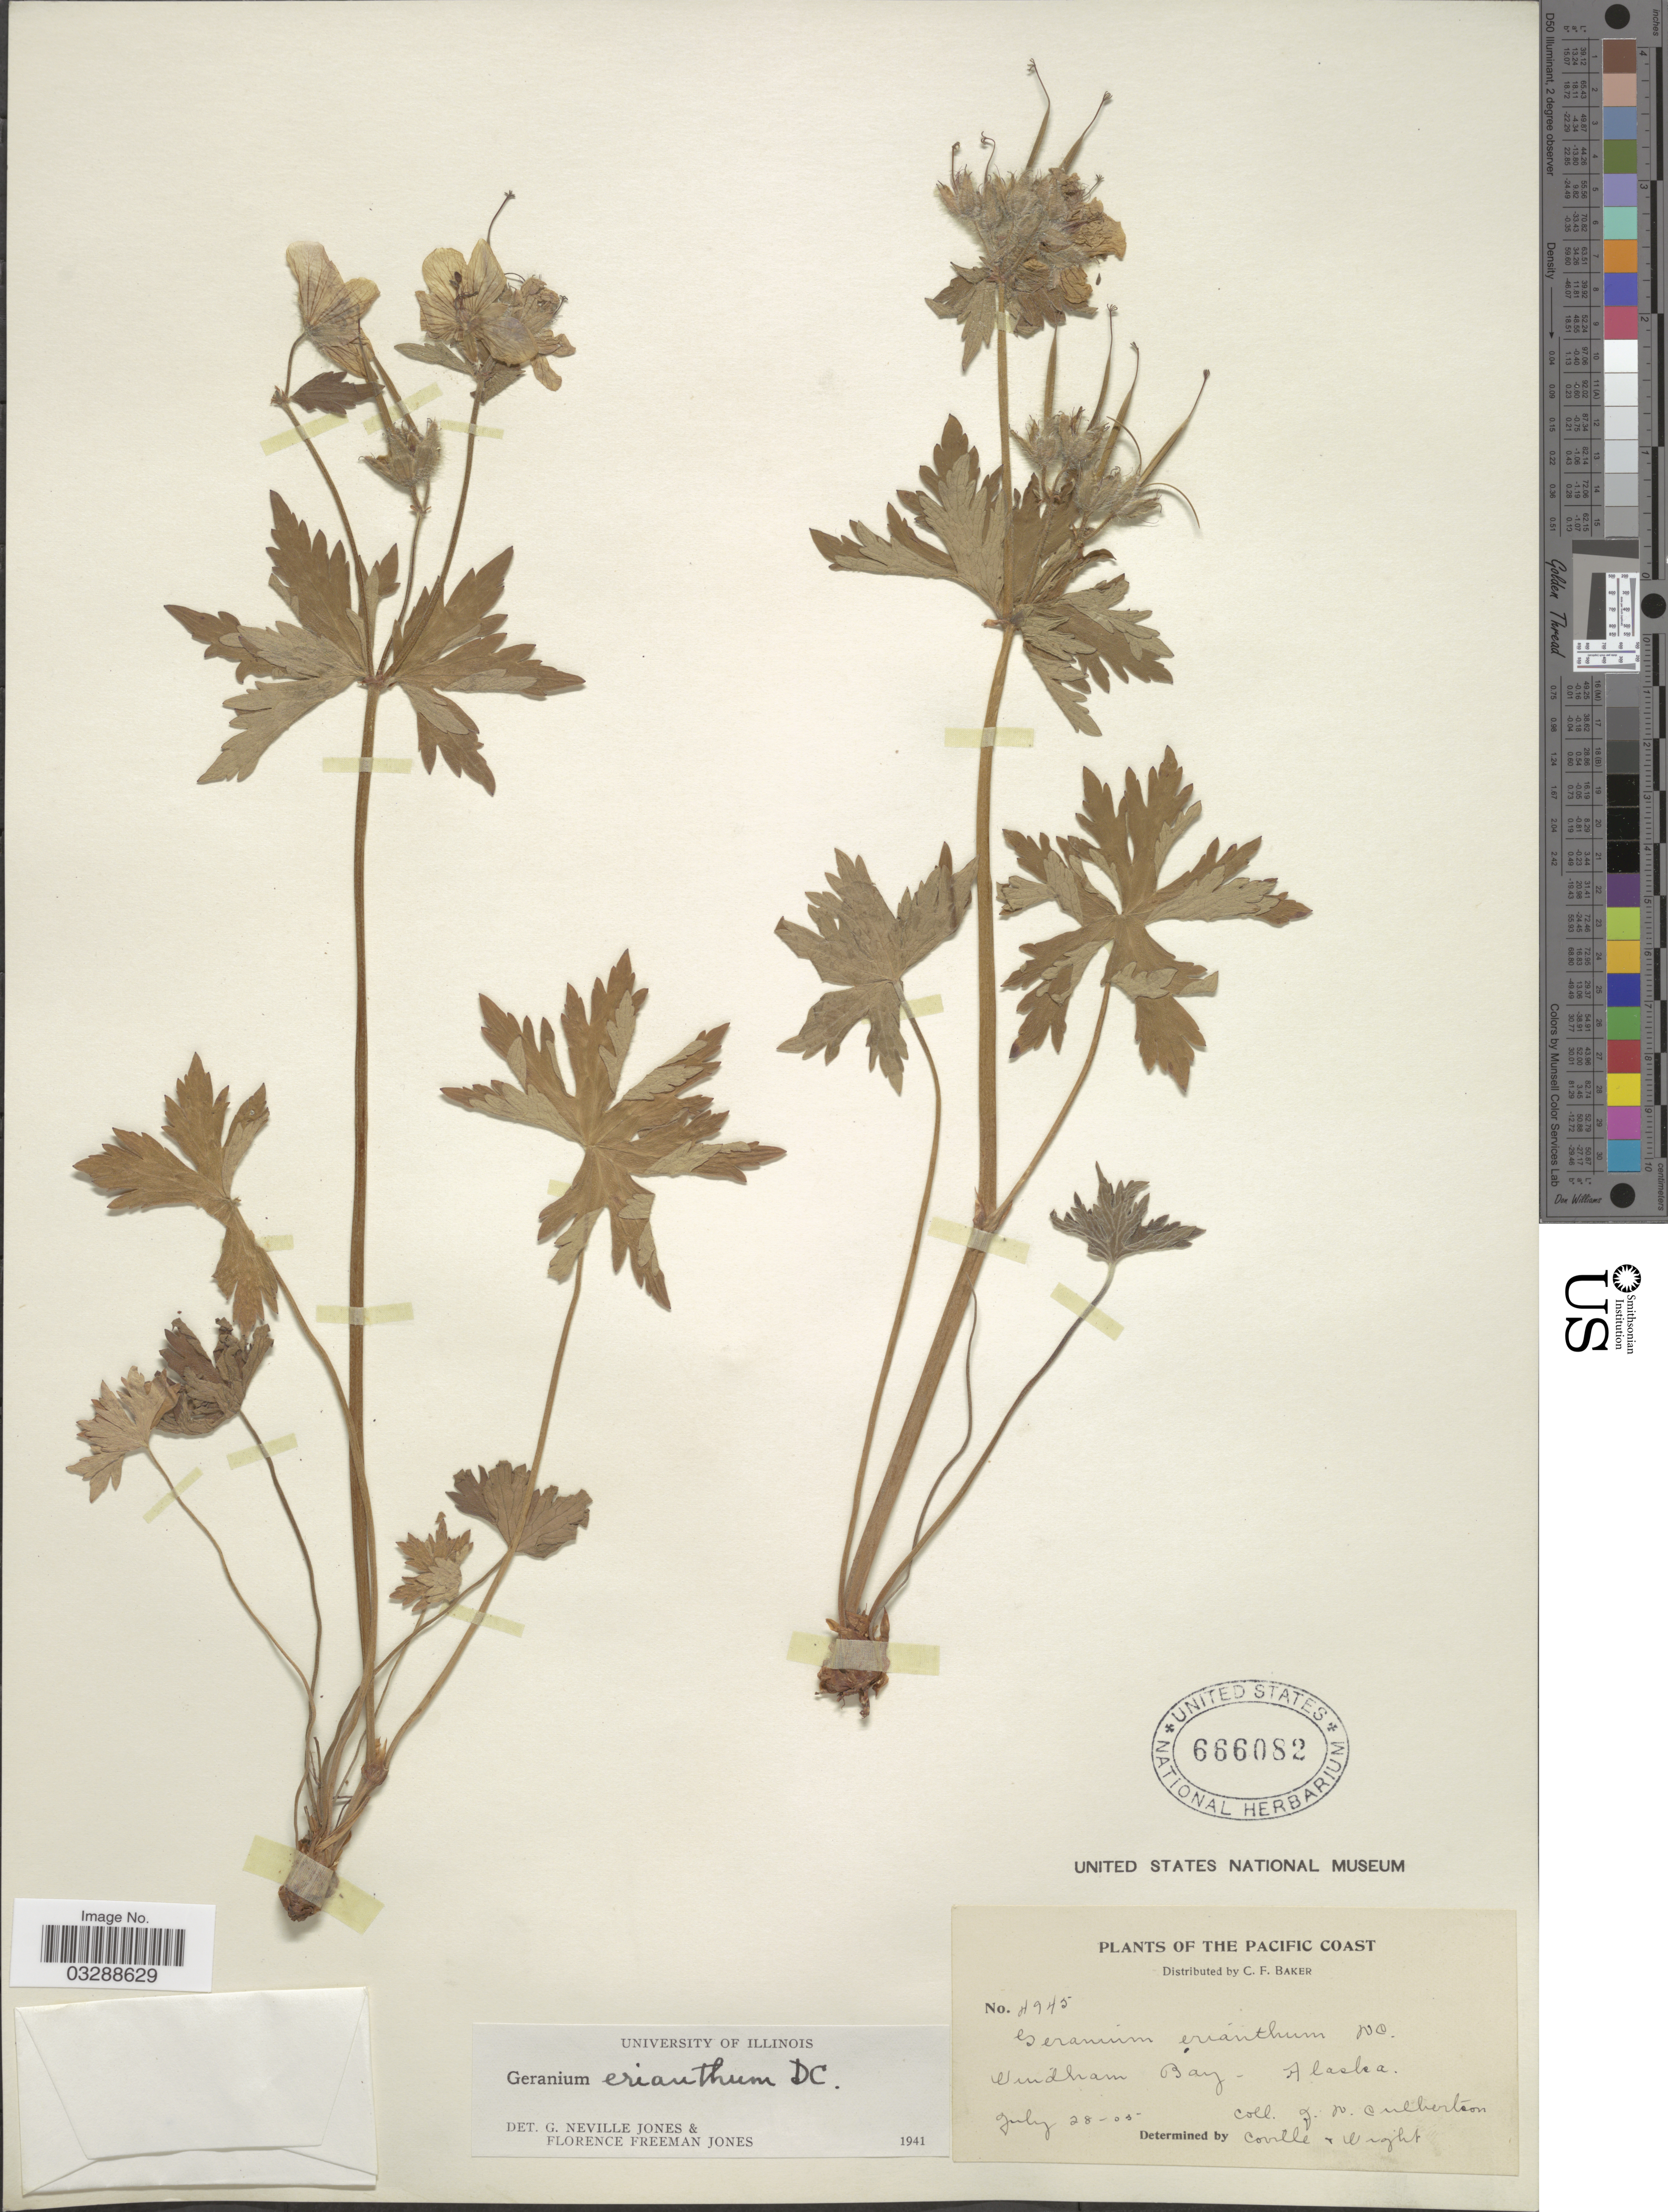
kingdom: Plantae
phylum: Tracheophyta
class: Magnoliopsida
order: Geraniales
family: Geraniaceae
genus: Geranium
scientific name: Geranium erianthum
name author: DC.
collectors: J. Culbertson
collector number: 4945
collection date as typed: Transcribed d/m/y: 28/7/5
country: United States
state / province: Alaska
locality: The Pacific Coast, Windham Bay.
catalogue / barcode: US 666082